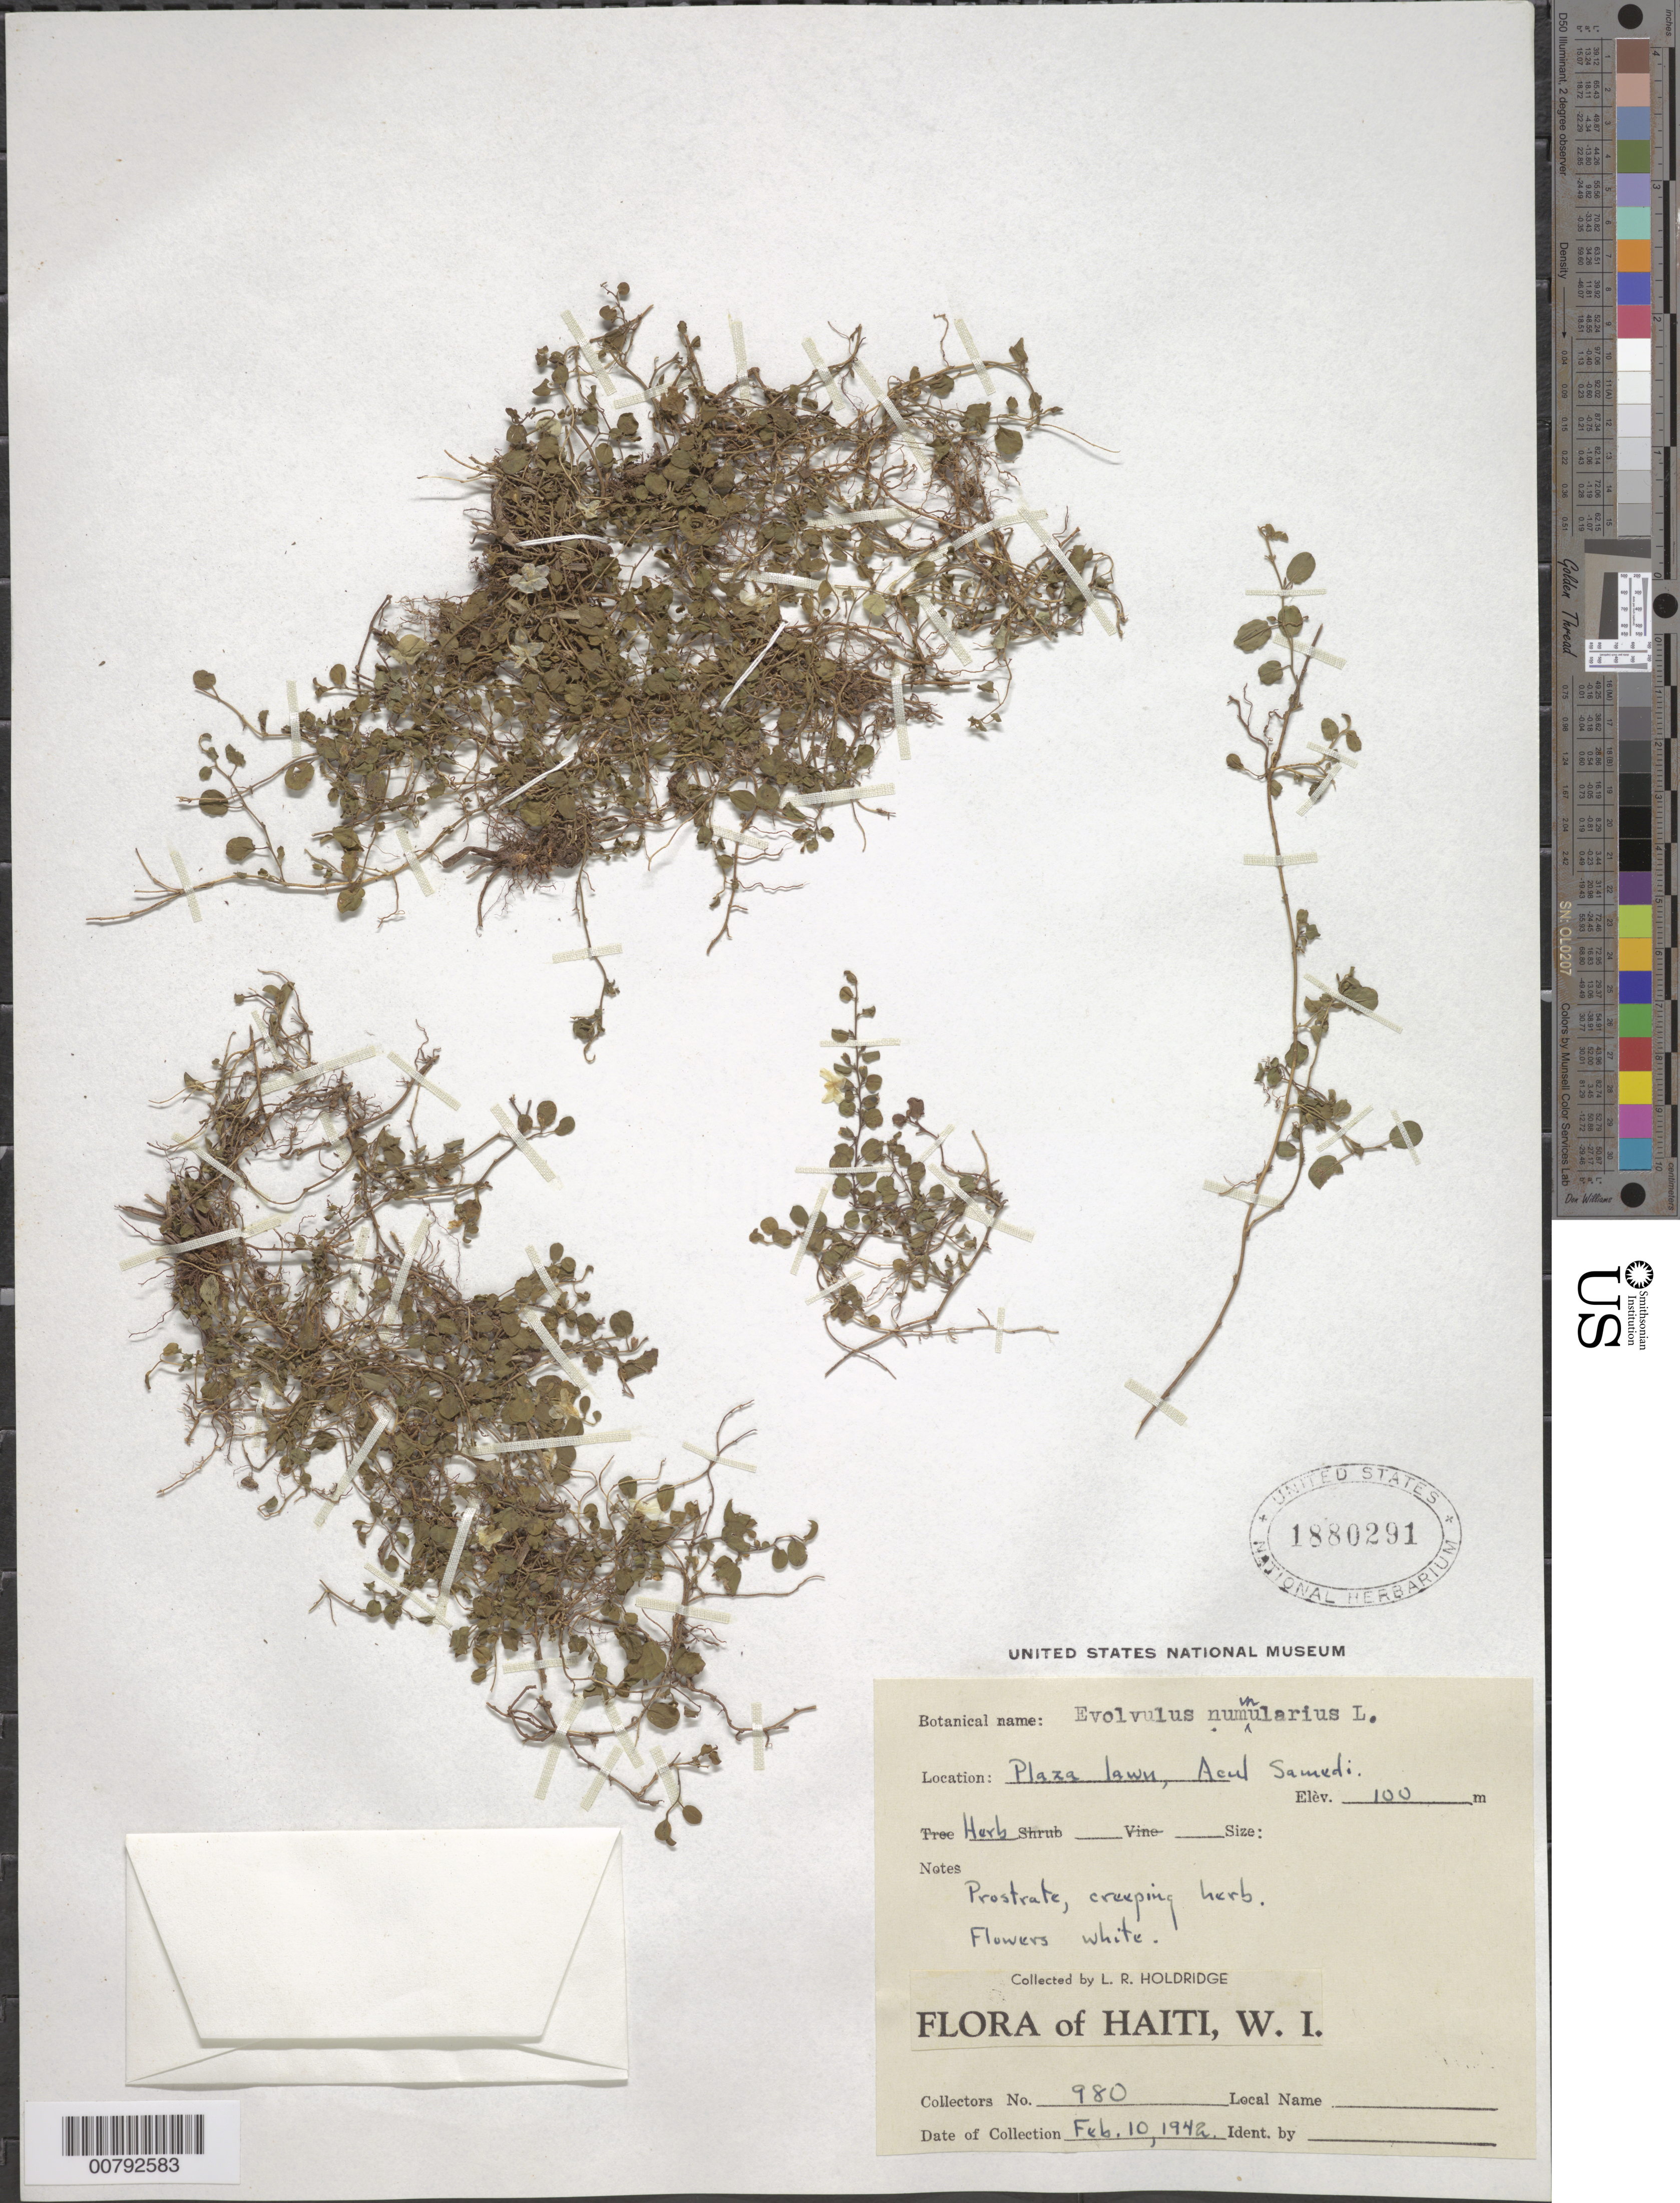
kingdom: Plantae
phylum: Tracheophyta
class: Magnoliopsida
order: Solanales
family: Convolvulaceae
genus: Evolvulus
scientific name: Evolvulus nummularius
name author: (L.) L.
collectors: L. Holdridge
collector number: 980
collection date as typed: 10 Feb 1945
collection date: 1945-02-10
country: Haiti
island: Hispaniola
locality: Acul Samedi, Plaza Lawn.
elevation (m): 100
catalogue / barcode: US 1880291